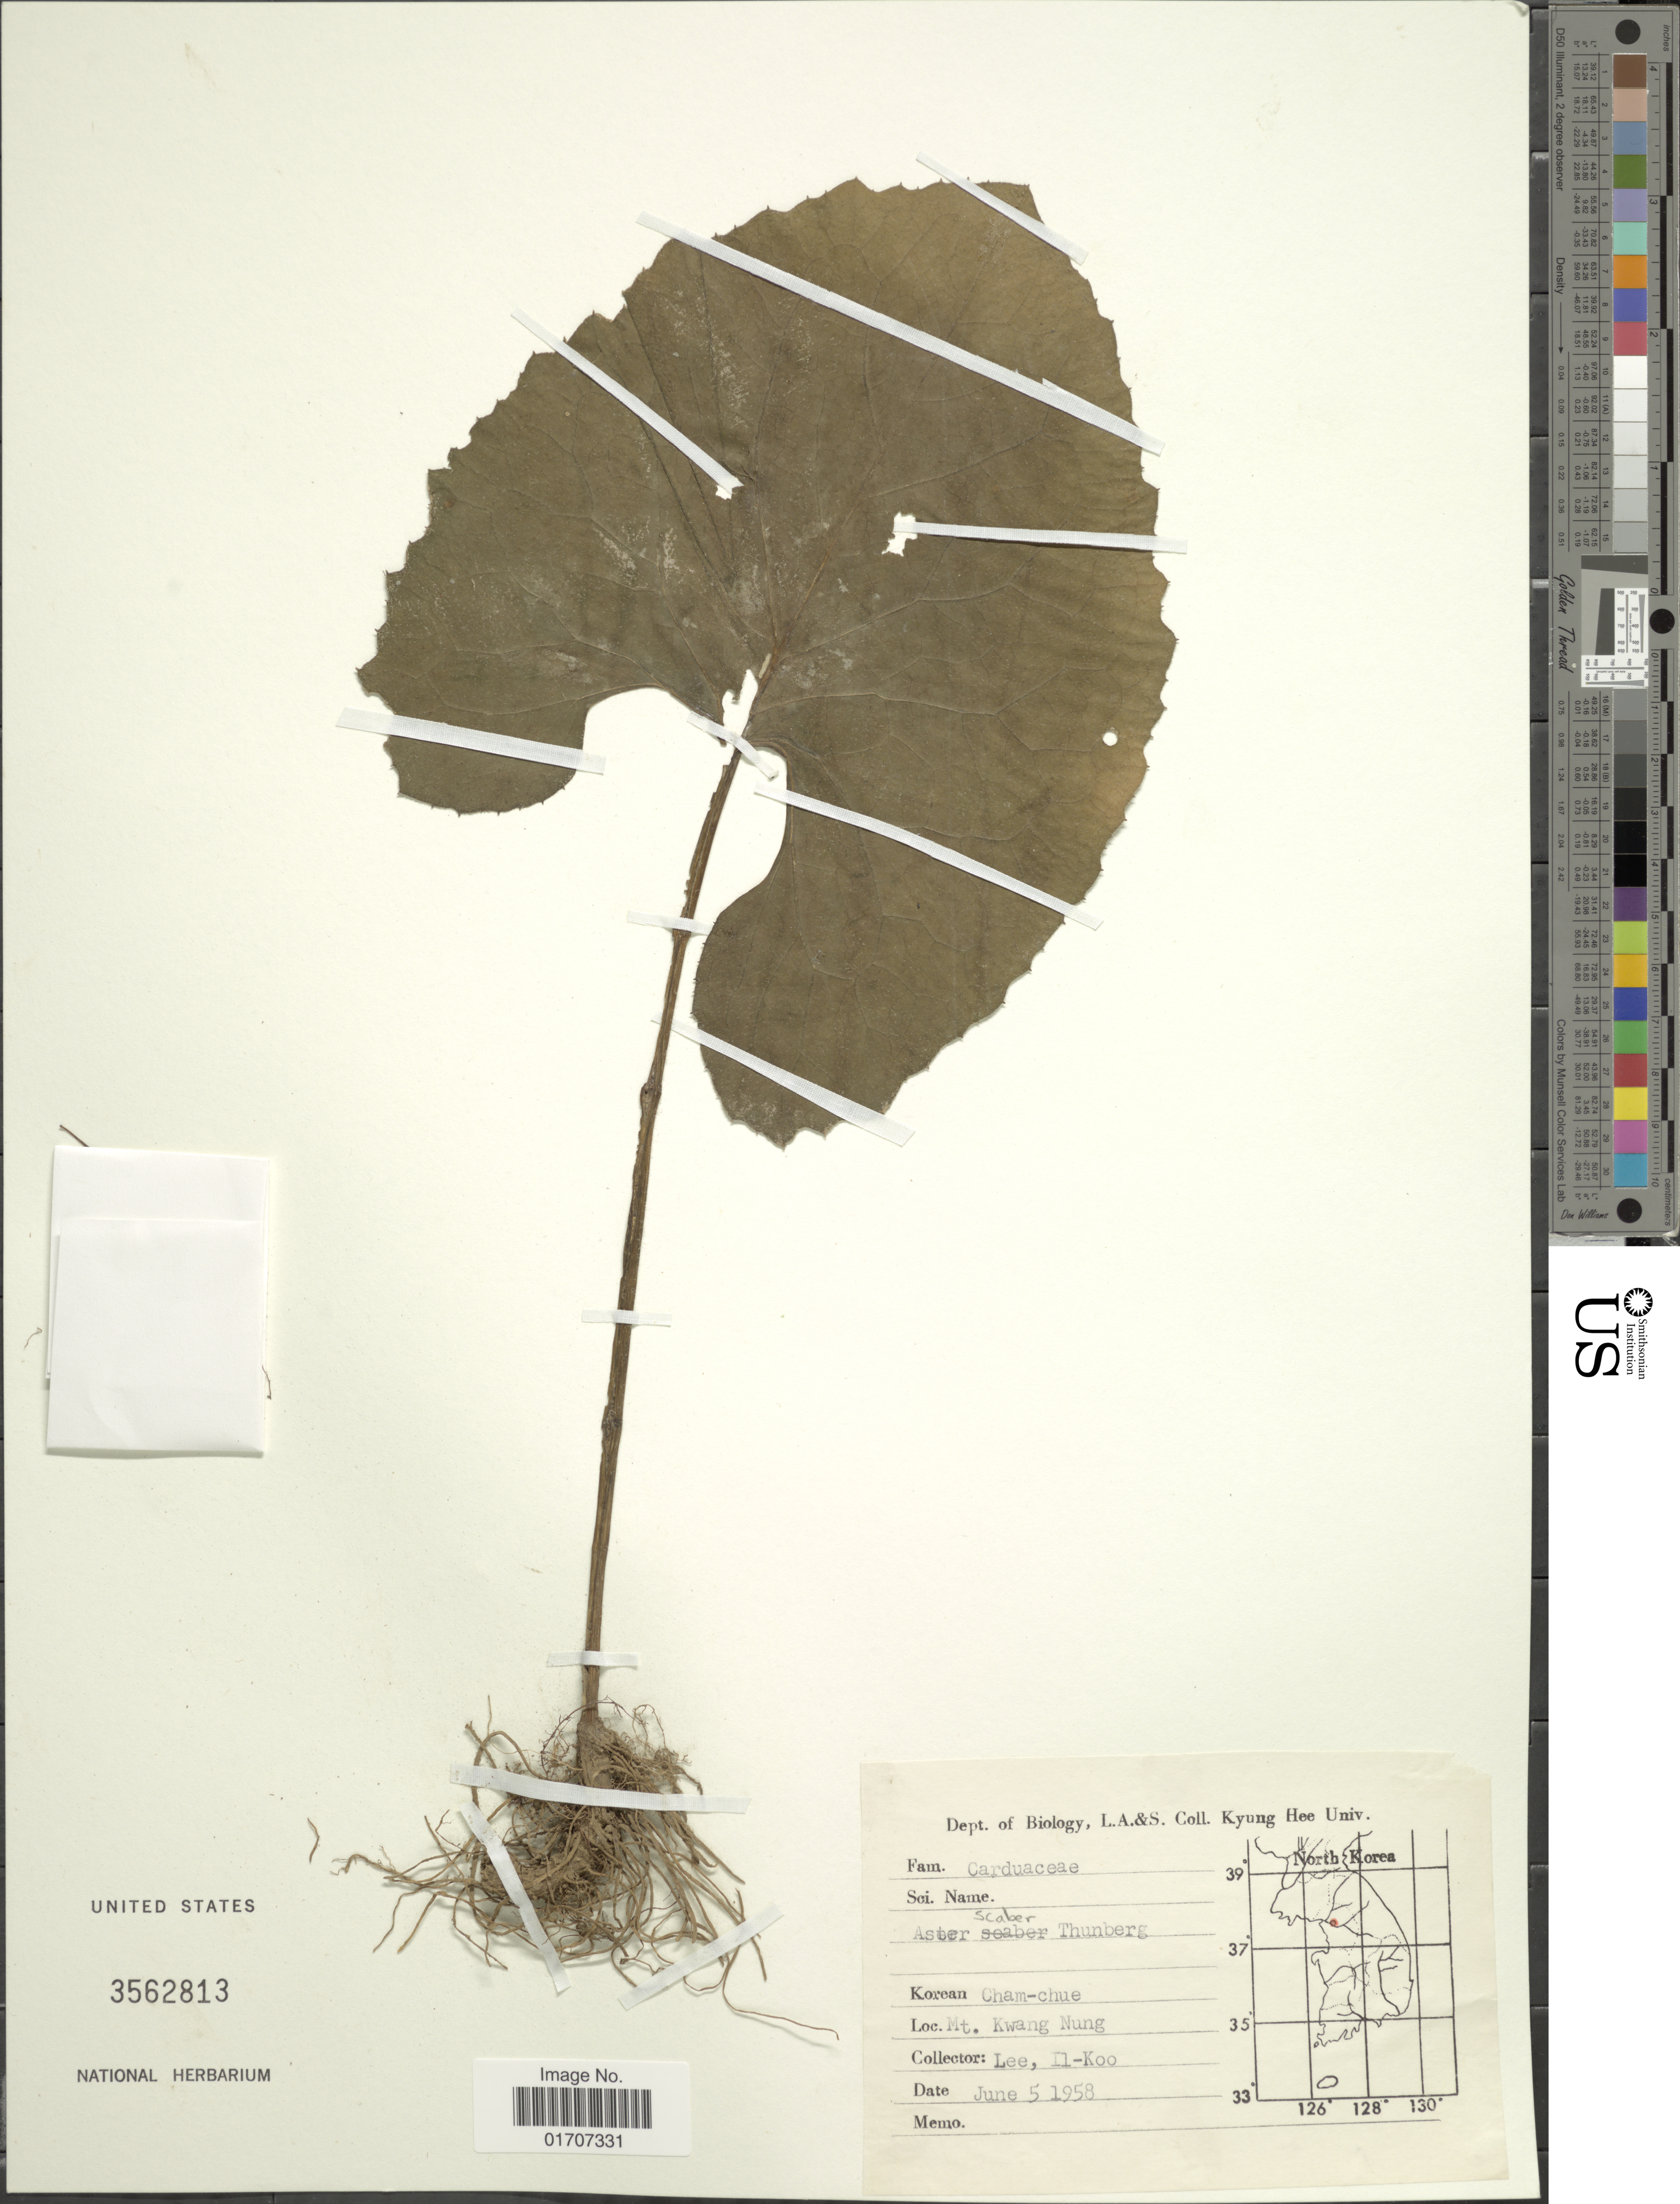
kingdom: Plantae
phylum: Tracheophyta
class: Magnoliopsida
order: Asterales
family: Asteraceae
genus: Doellingeria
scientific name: Doellingeria scabra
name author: (Thunb.) Nees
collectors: I. Lee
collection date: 1958-06-05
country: South Korea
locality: Mt. Kwang Nung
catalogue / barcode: US 3562813